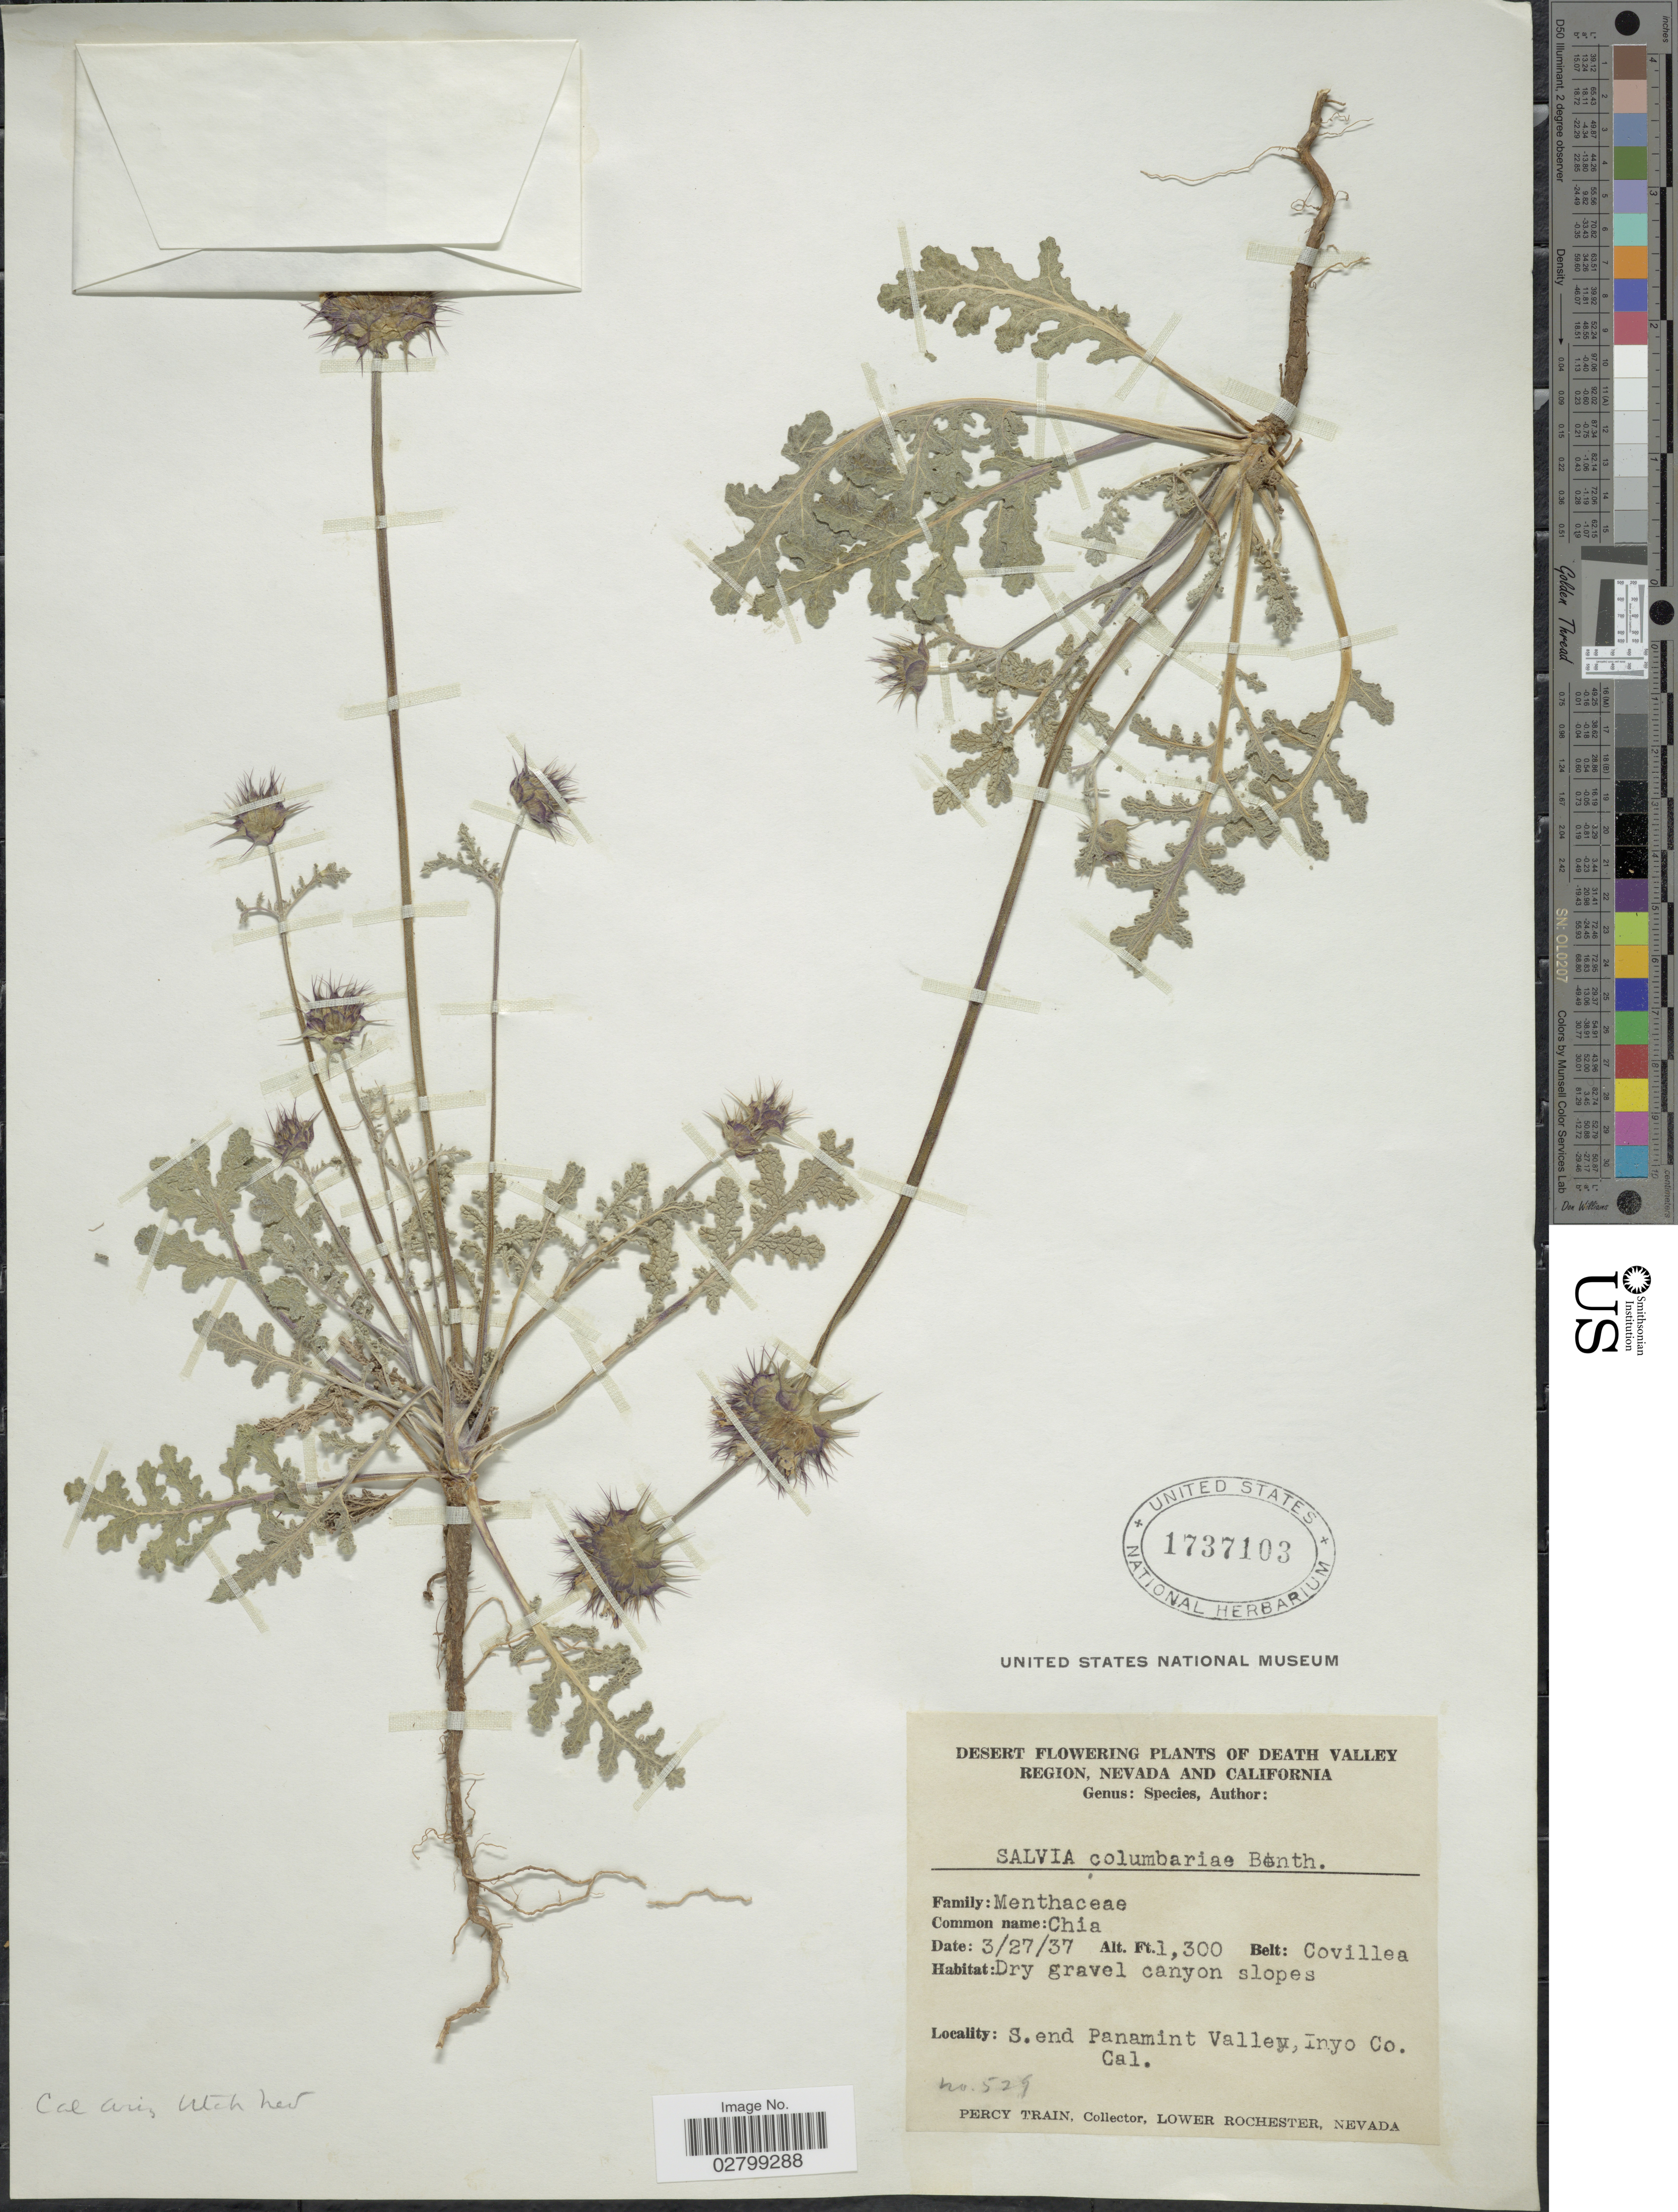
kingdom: Plantae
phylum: Tracheophyta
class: Magnoliopsida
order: Lamiales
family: Lamiaceae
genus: Salvia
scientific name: Salvia columbariae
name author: Benth.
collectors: P. Train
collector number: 529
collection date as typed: Transcribed d/m/y: 27/3/37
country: United States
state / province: California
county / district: Inyo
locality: Death Valley Region. Belt Covillea. S. end Panamint Valley, Inyo Co.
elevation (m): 396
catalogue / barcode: US 1737103